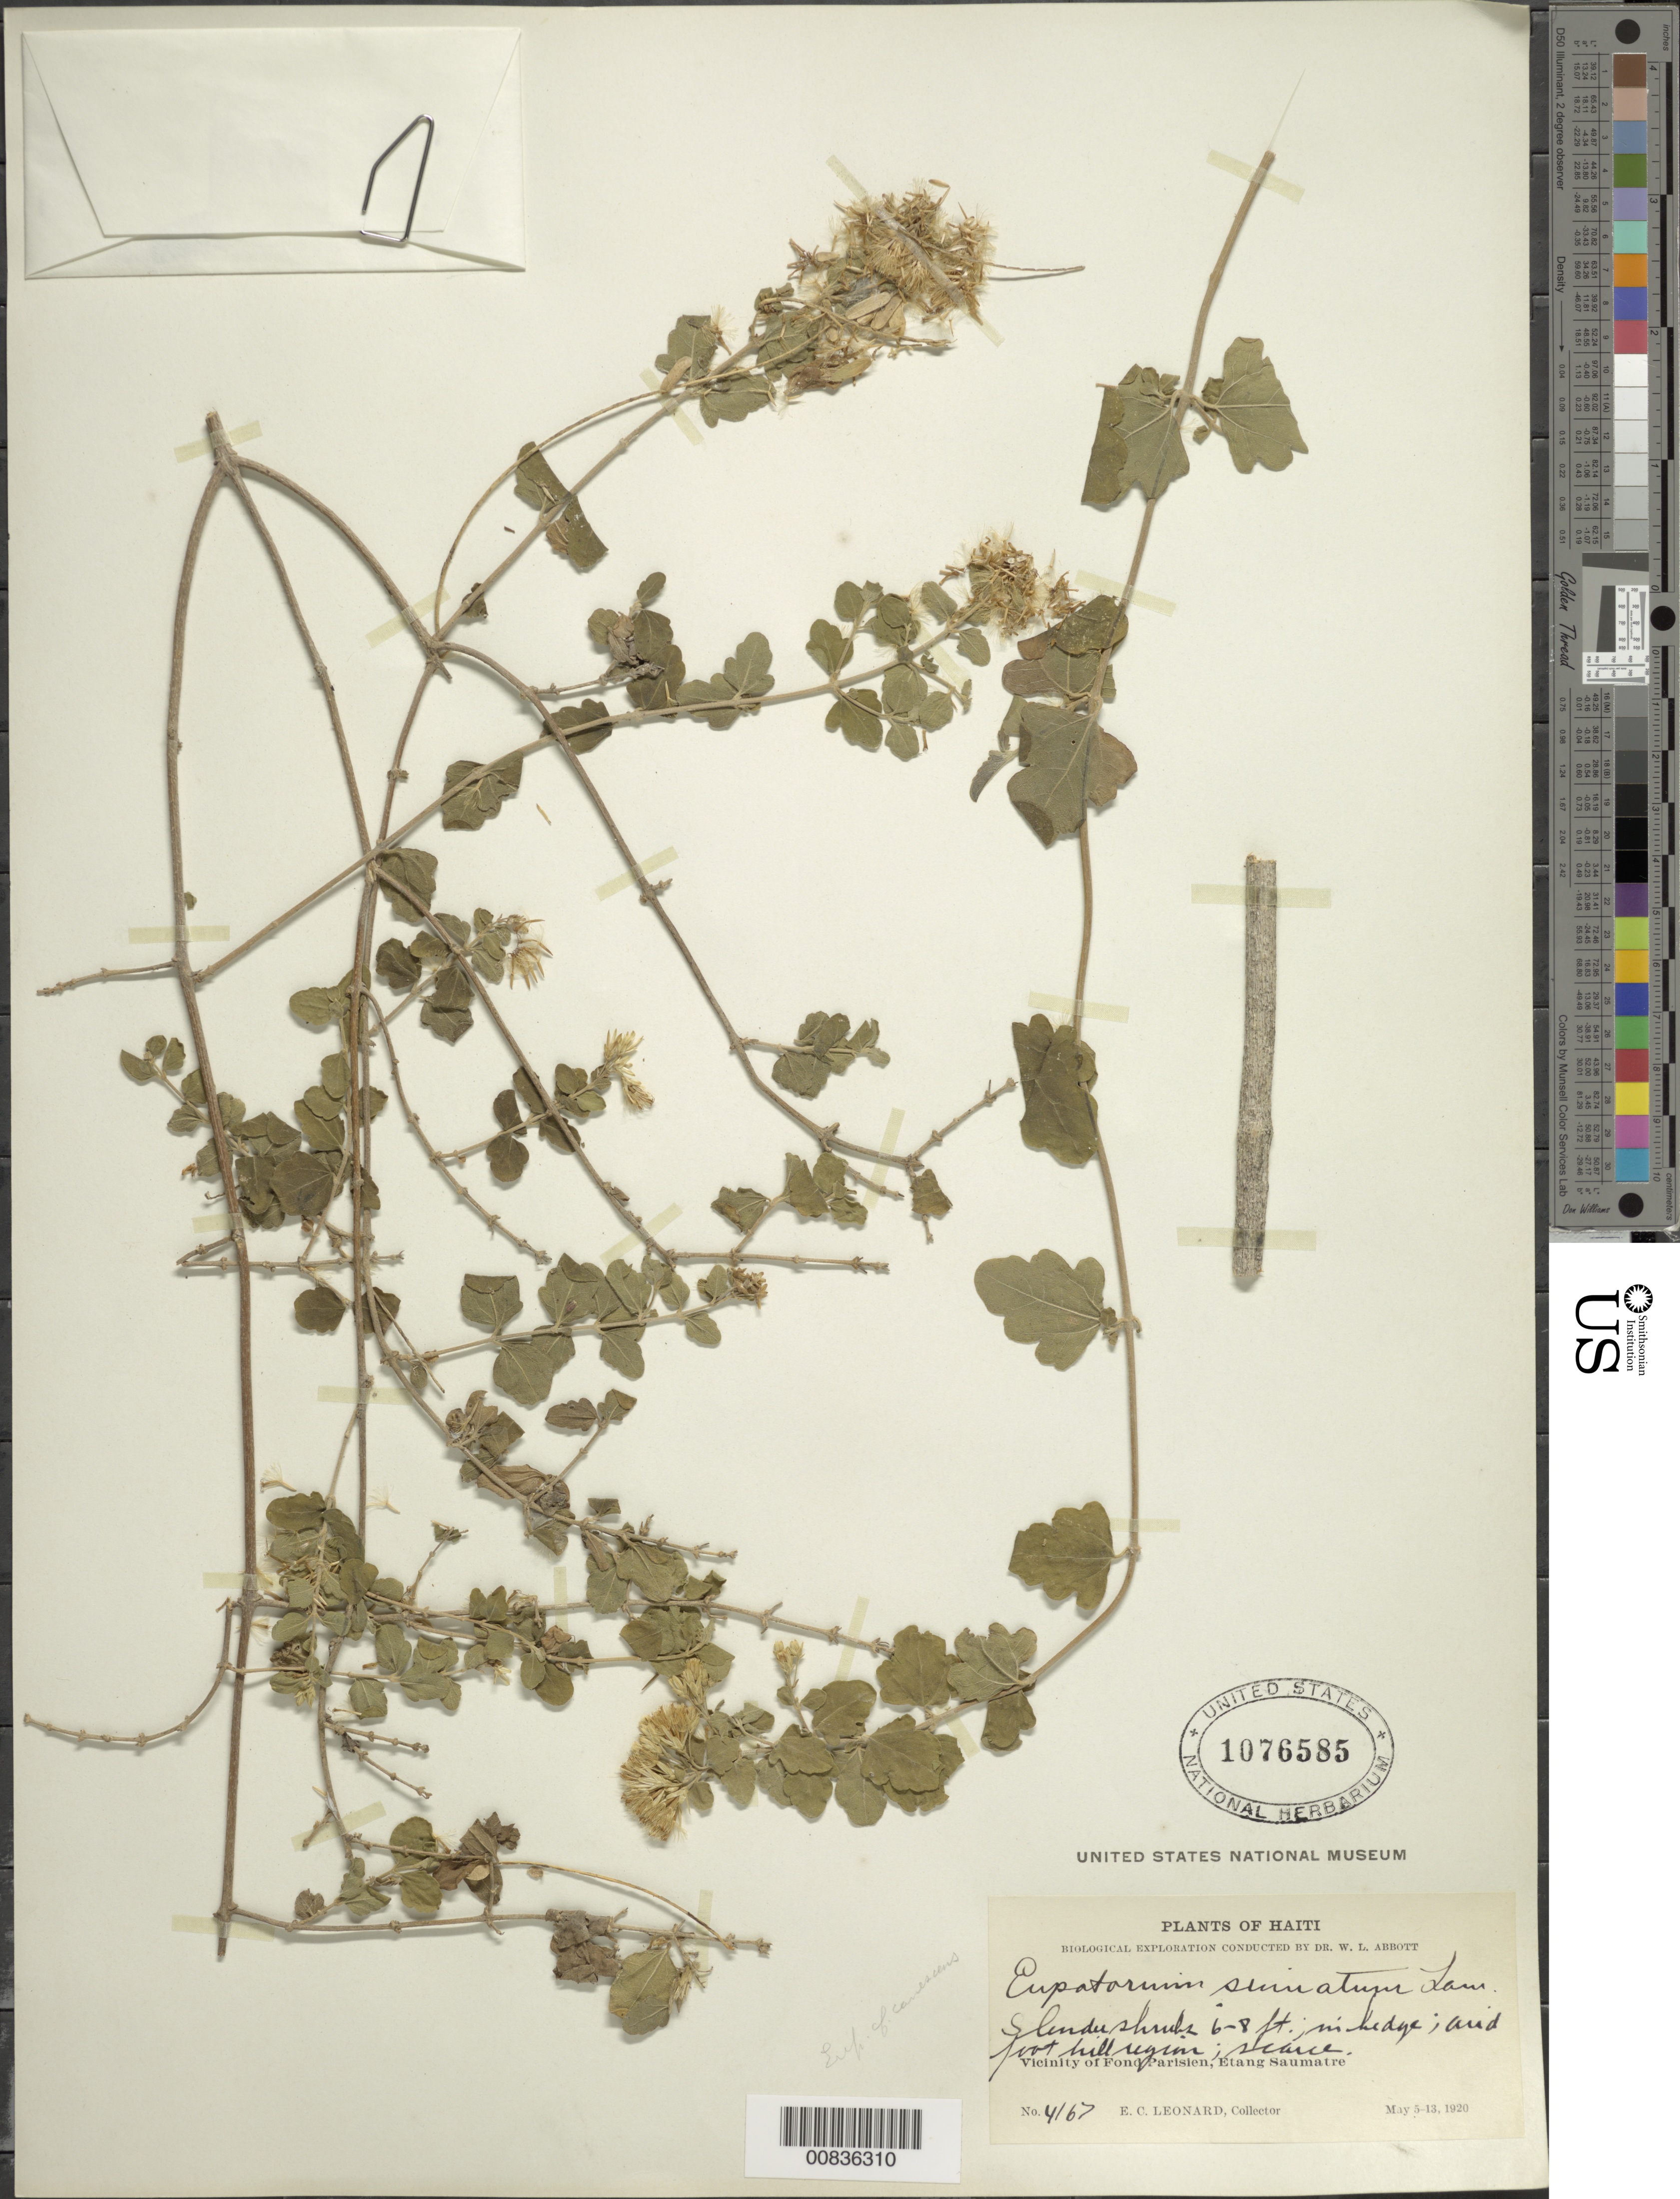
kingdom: Plantae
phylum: Tracheophyta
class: Magnoliopsida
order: Asterales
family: Asteraceae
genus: Chromolaena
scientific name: Chromolaena sinuata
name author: (Lam.) R.M. King & H. Rob.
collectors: E. C. Leonard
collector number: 4167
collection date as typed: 05 May 1920 to 13 May 1920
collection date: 1920-05-05/1920-05-13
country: Haiti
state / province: Ouest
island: Hispaniola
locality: Vicinity of Fond Parisien, Etang Saumatre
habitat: In hedge of arid foot hill region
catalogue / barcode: US 1076585